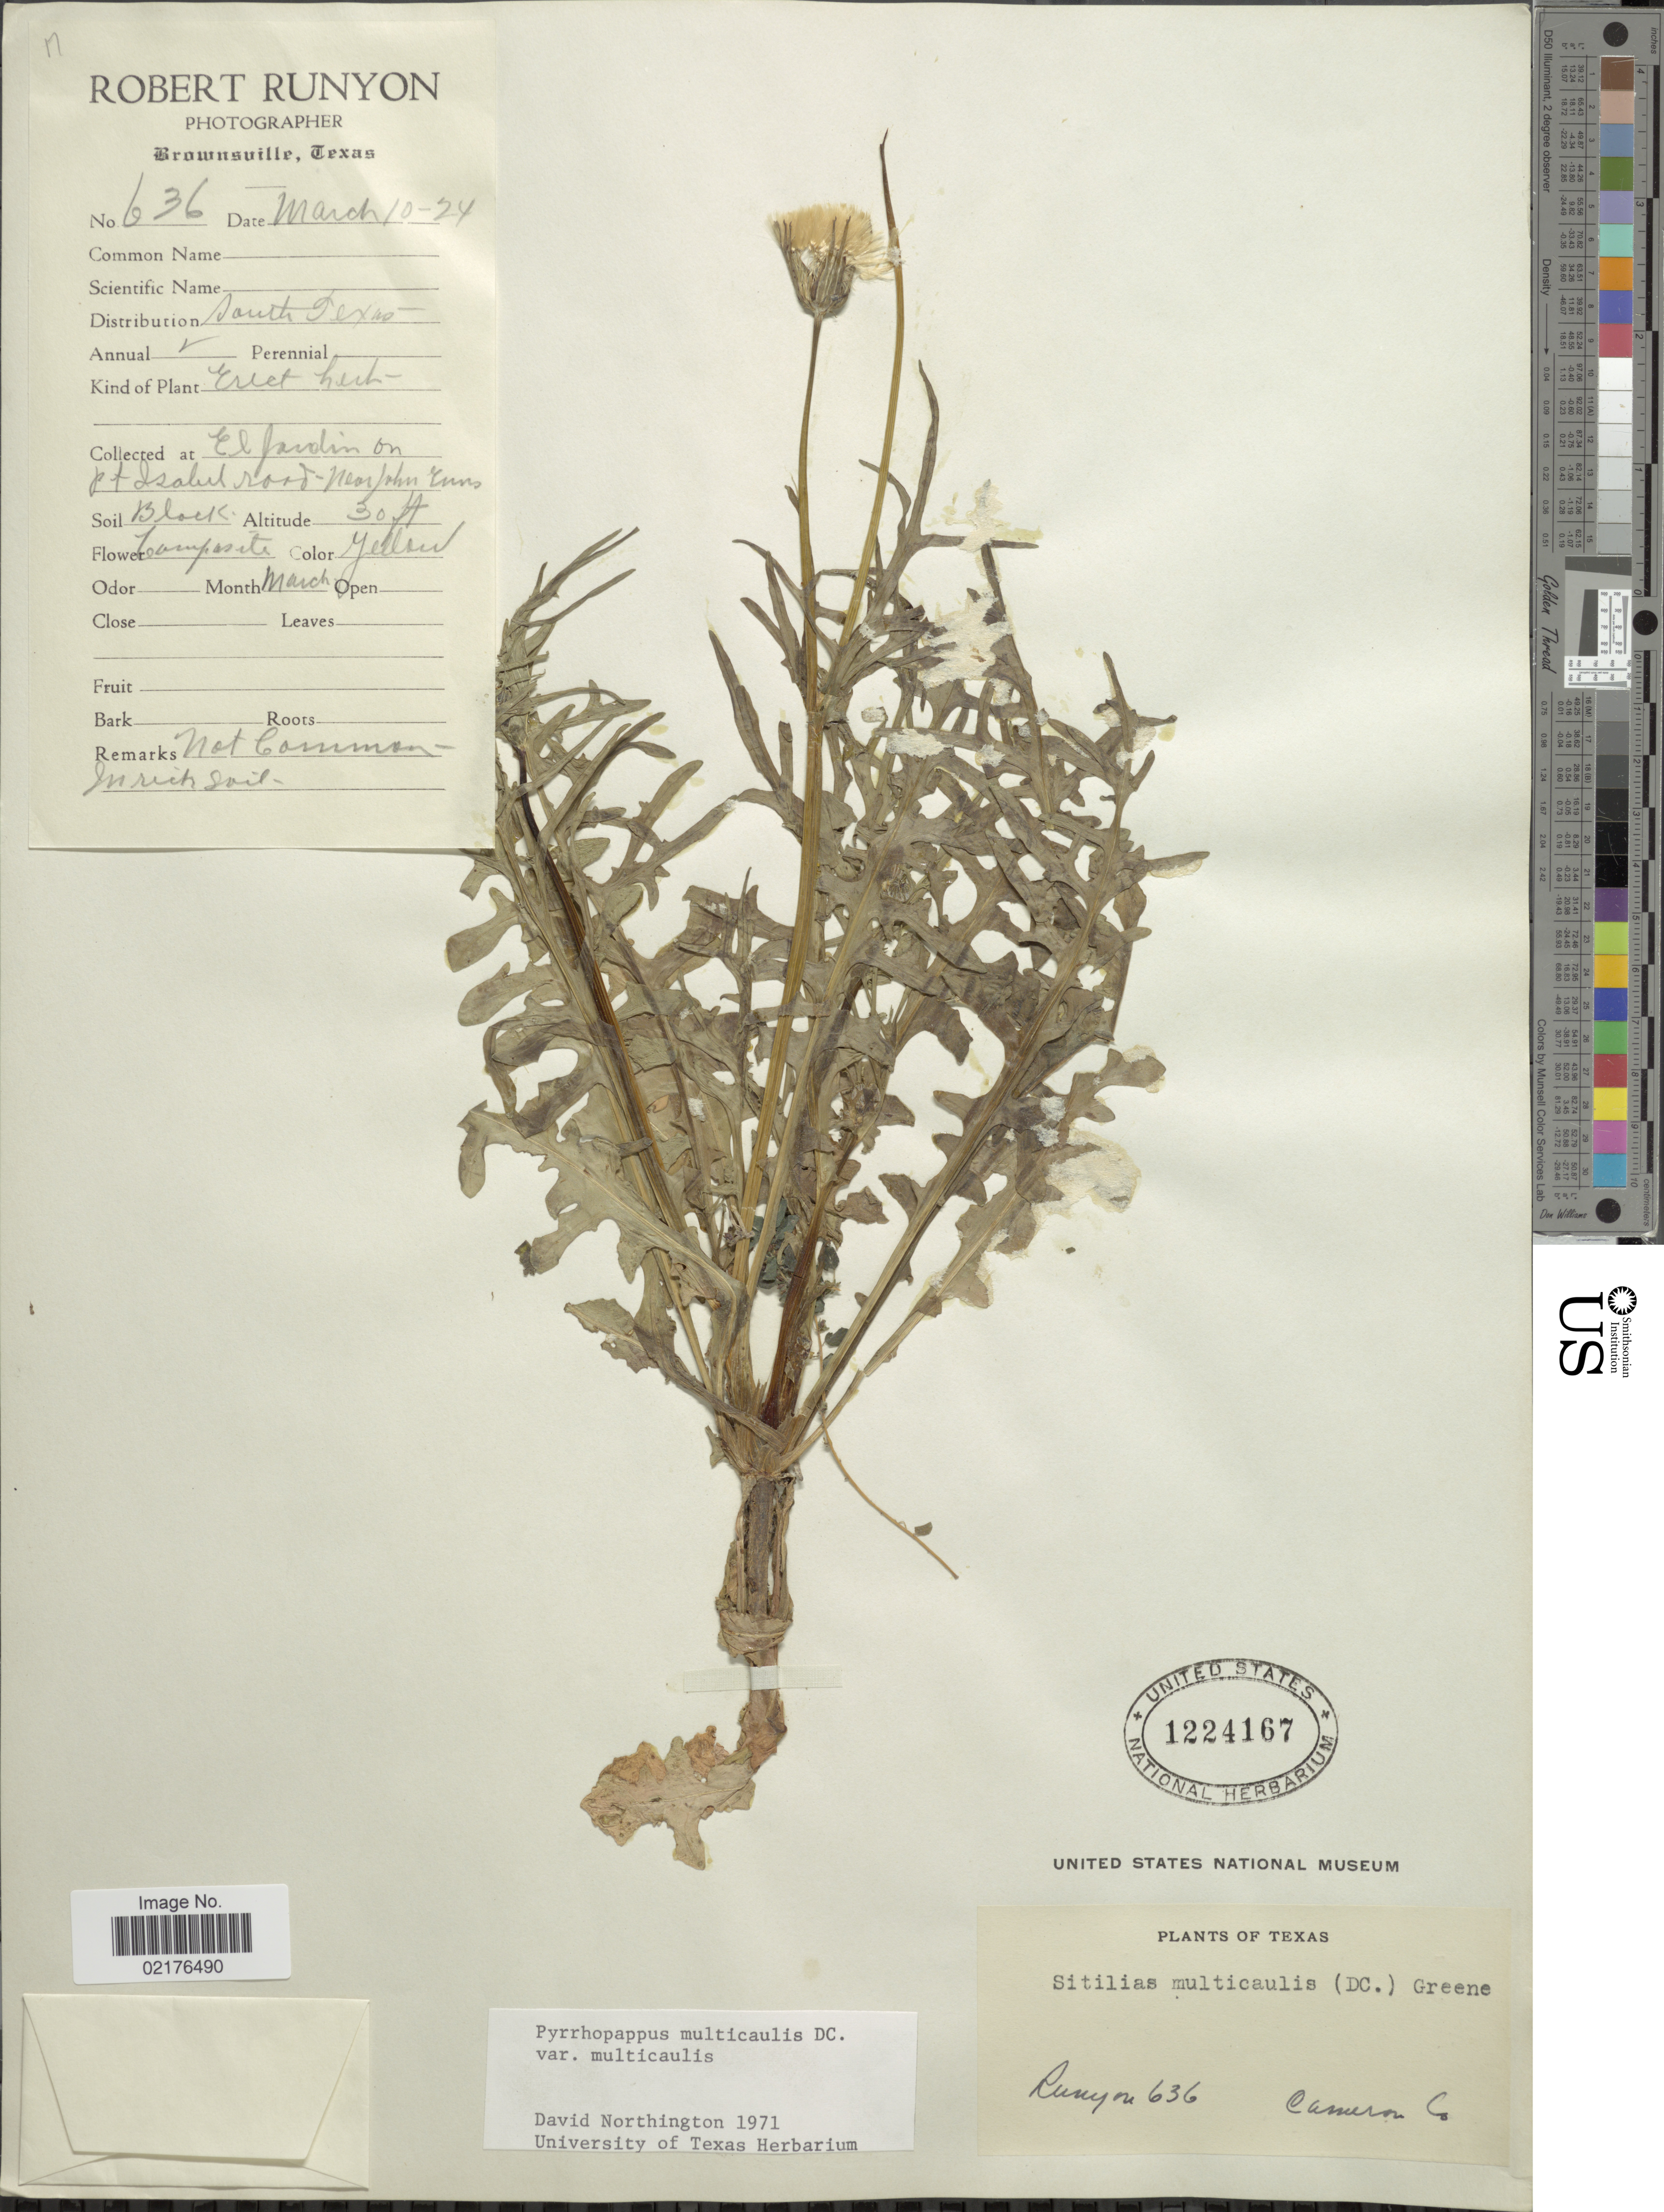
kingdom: Plantae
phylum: Tracheophyta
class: Magnoliopsida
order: Asterales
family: Asteraceae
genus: Pyrrhopappus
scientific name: Pyrrhopappus pauciflorus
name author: (D. Don) DC.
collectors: R. Runyon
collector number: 636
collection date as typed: Transcribed d/m/y: 10/3/24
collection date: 1924-03-10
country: United States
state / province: Texas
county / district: Cameron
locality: Cameron Co., South Texas, El Jardin on Pt Isabel road near John Runs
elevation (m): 9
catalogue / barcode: US 1224167